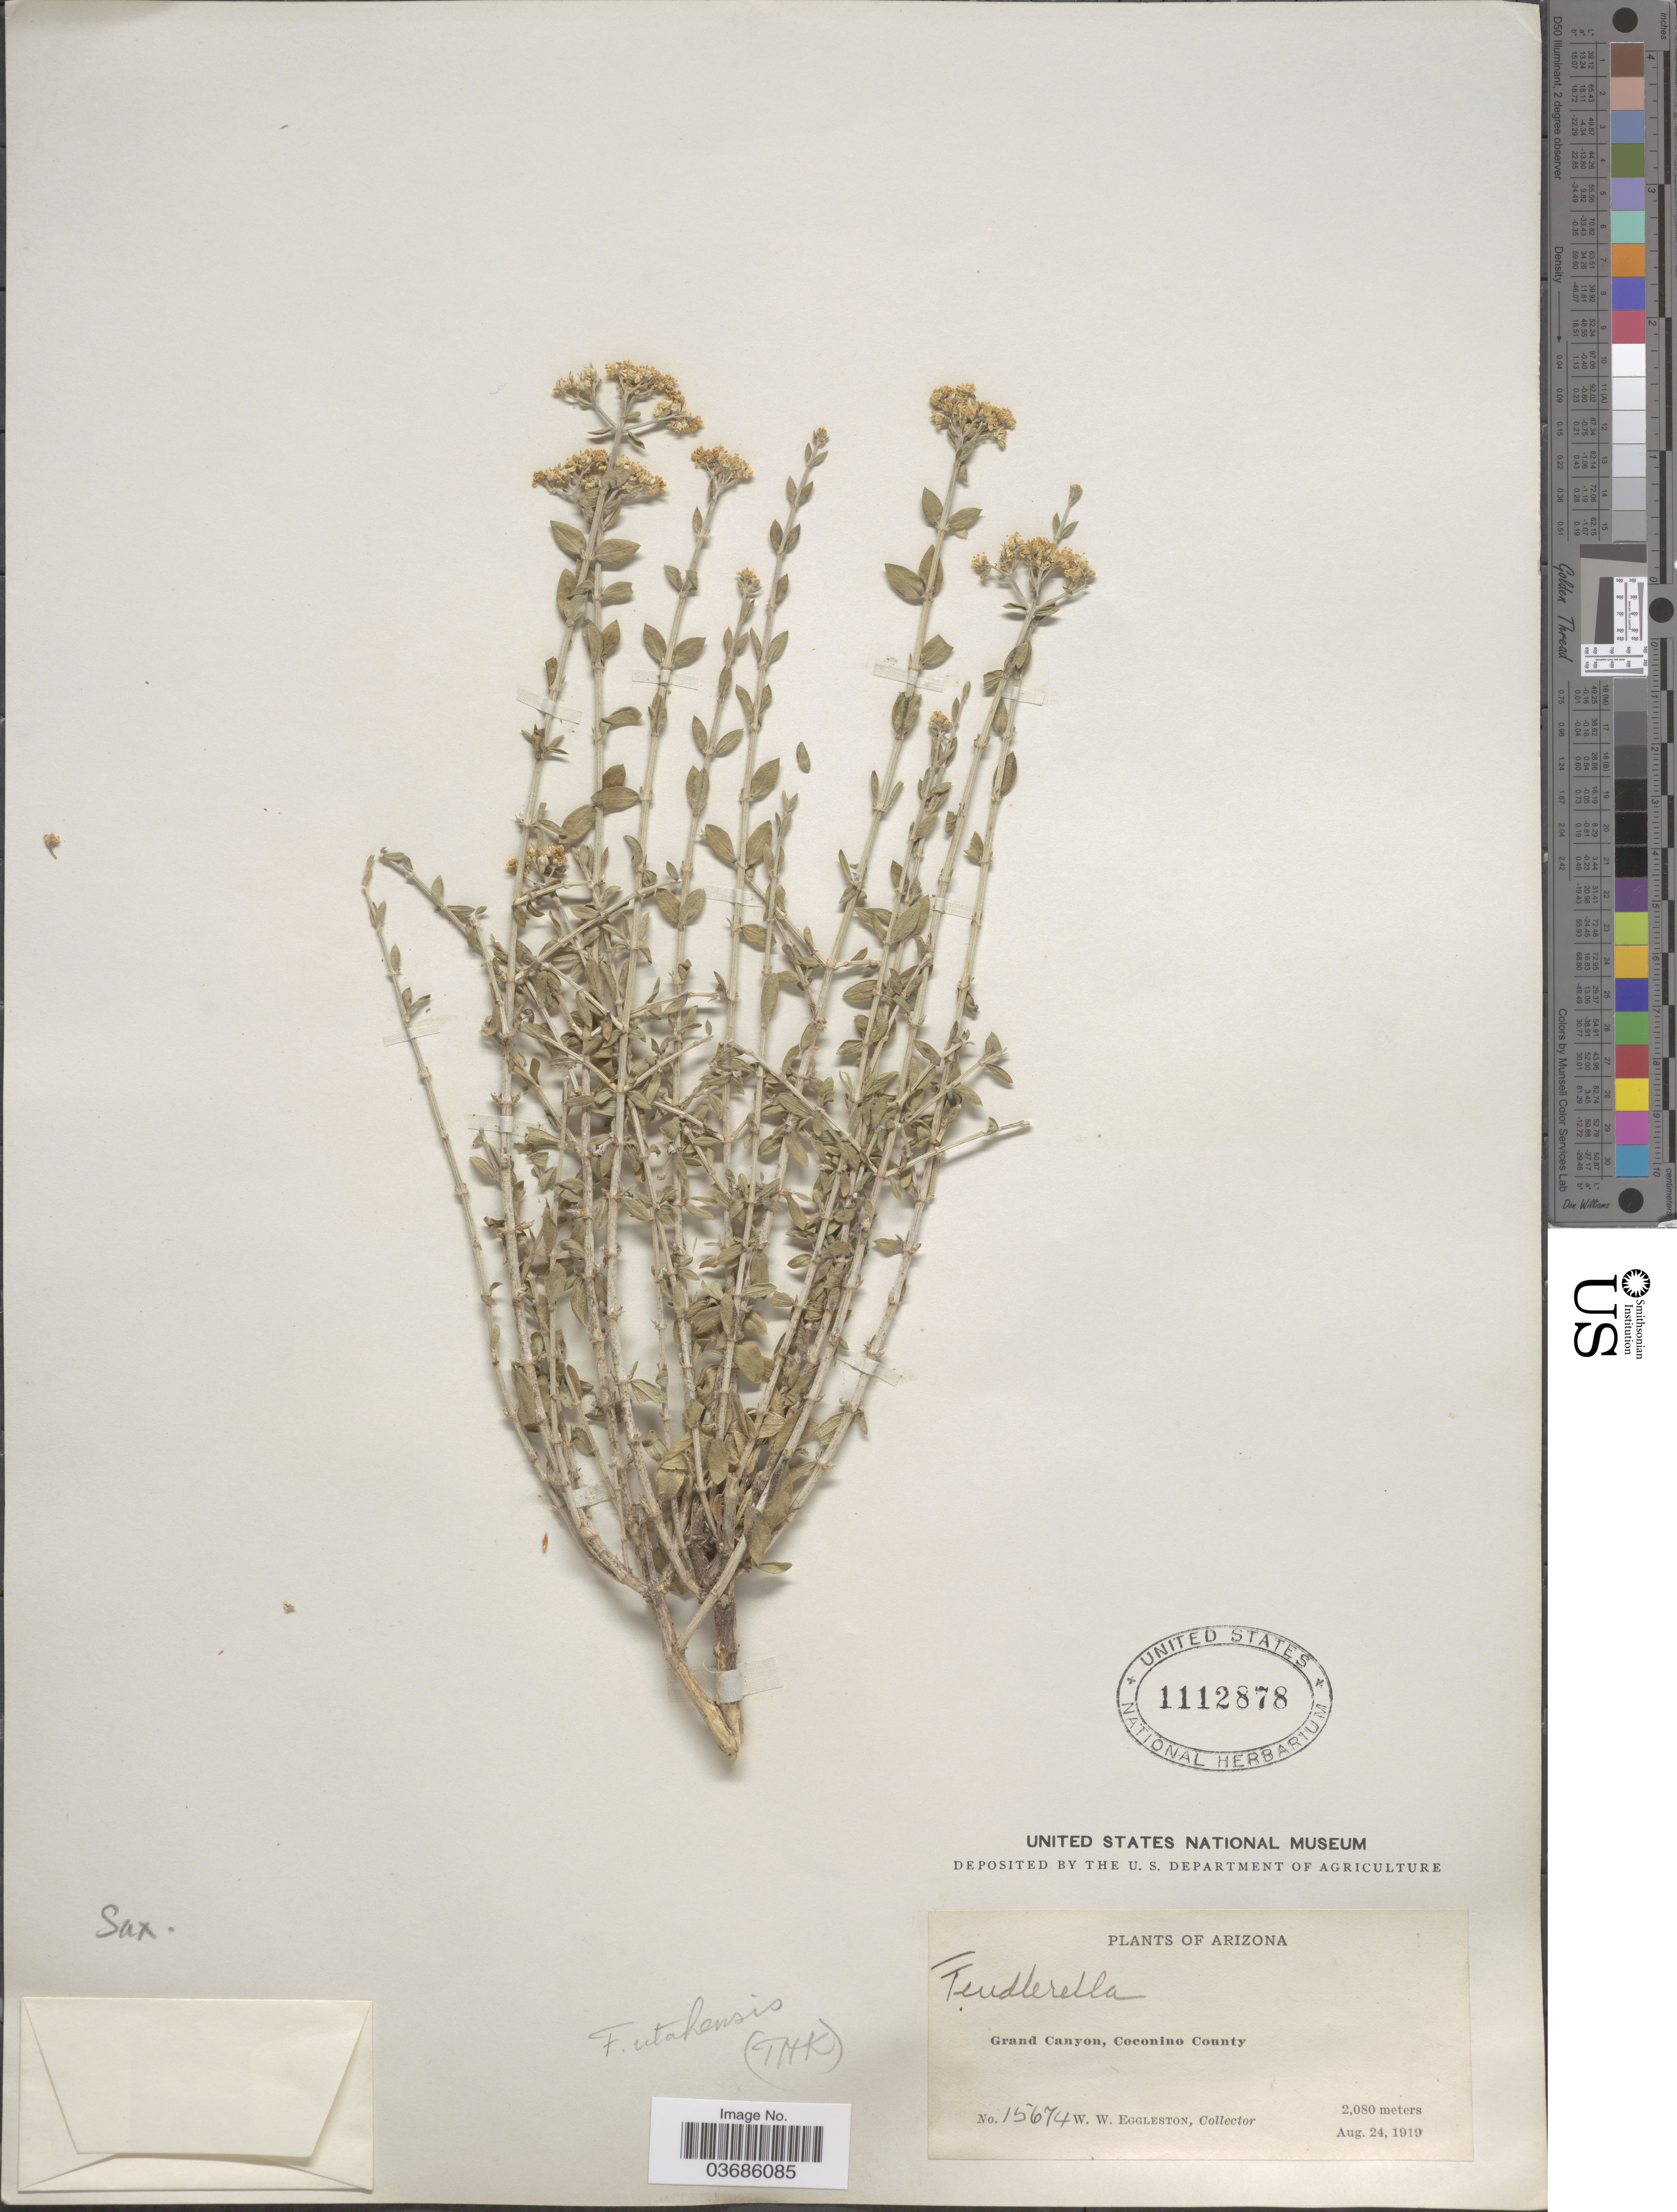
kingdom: Plantae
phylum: Tracheophyta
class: Magnoliopsida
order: Cornales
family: Hydrangeaceae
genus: Fendlerella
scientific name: Fendlerella utahensis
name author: (S. Watson) A. Heller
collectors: W. W. Eggleston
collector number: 15674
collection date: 1919-08-24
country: United States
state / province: Arizona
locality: Grand Canyon, Coconino County.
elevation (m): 2080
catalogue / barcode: US 1112878